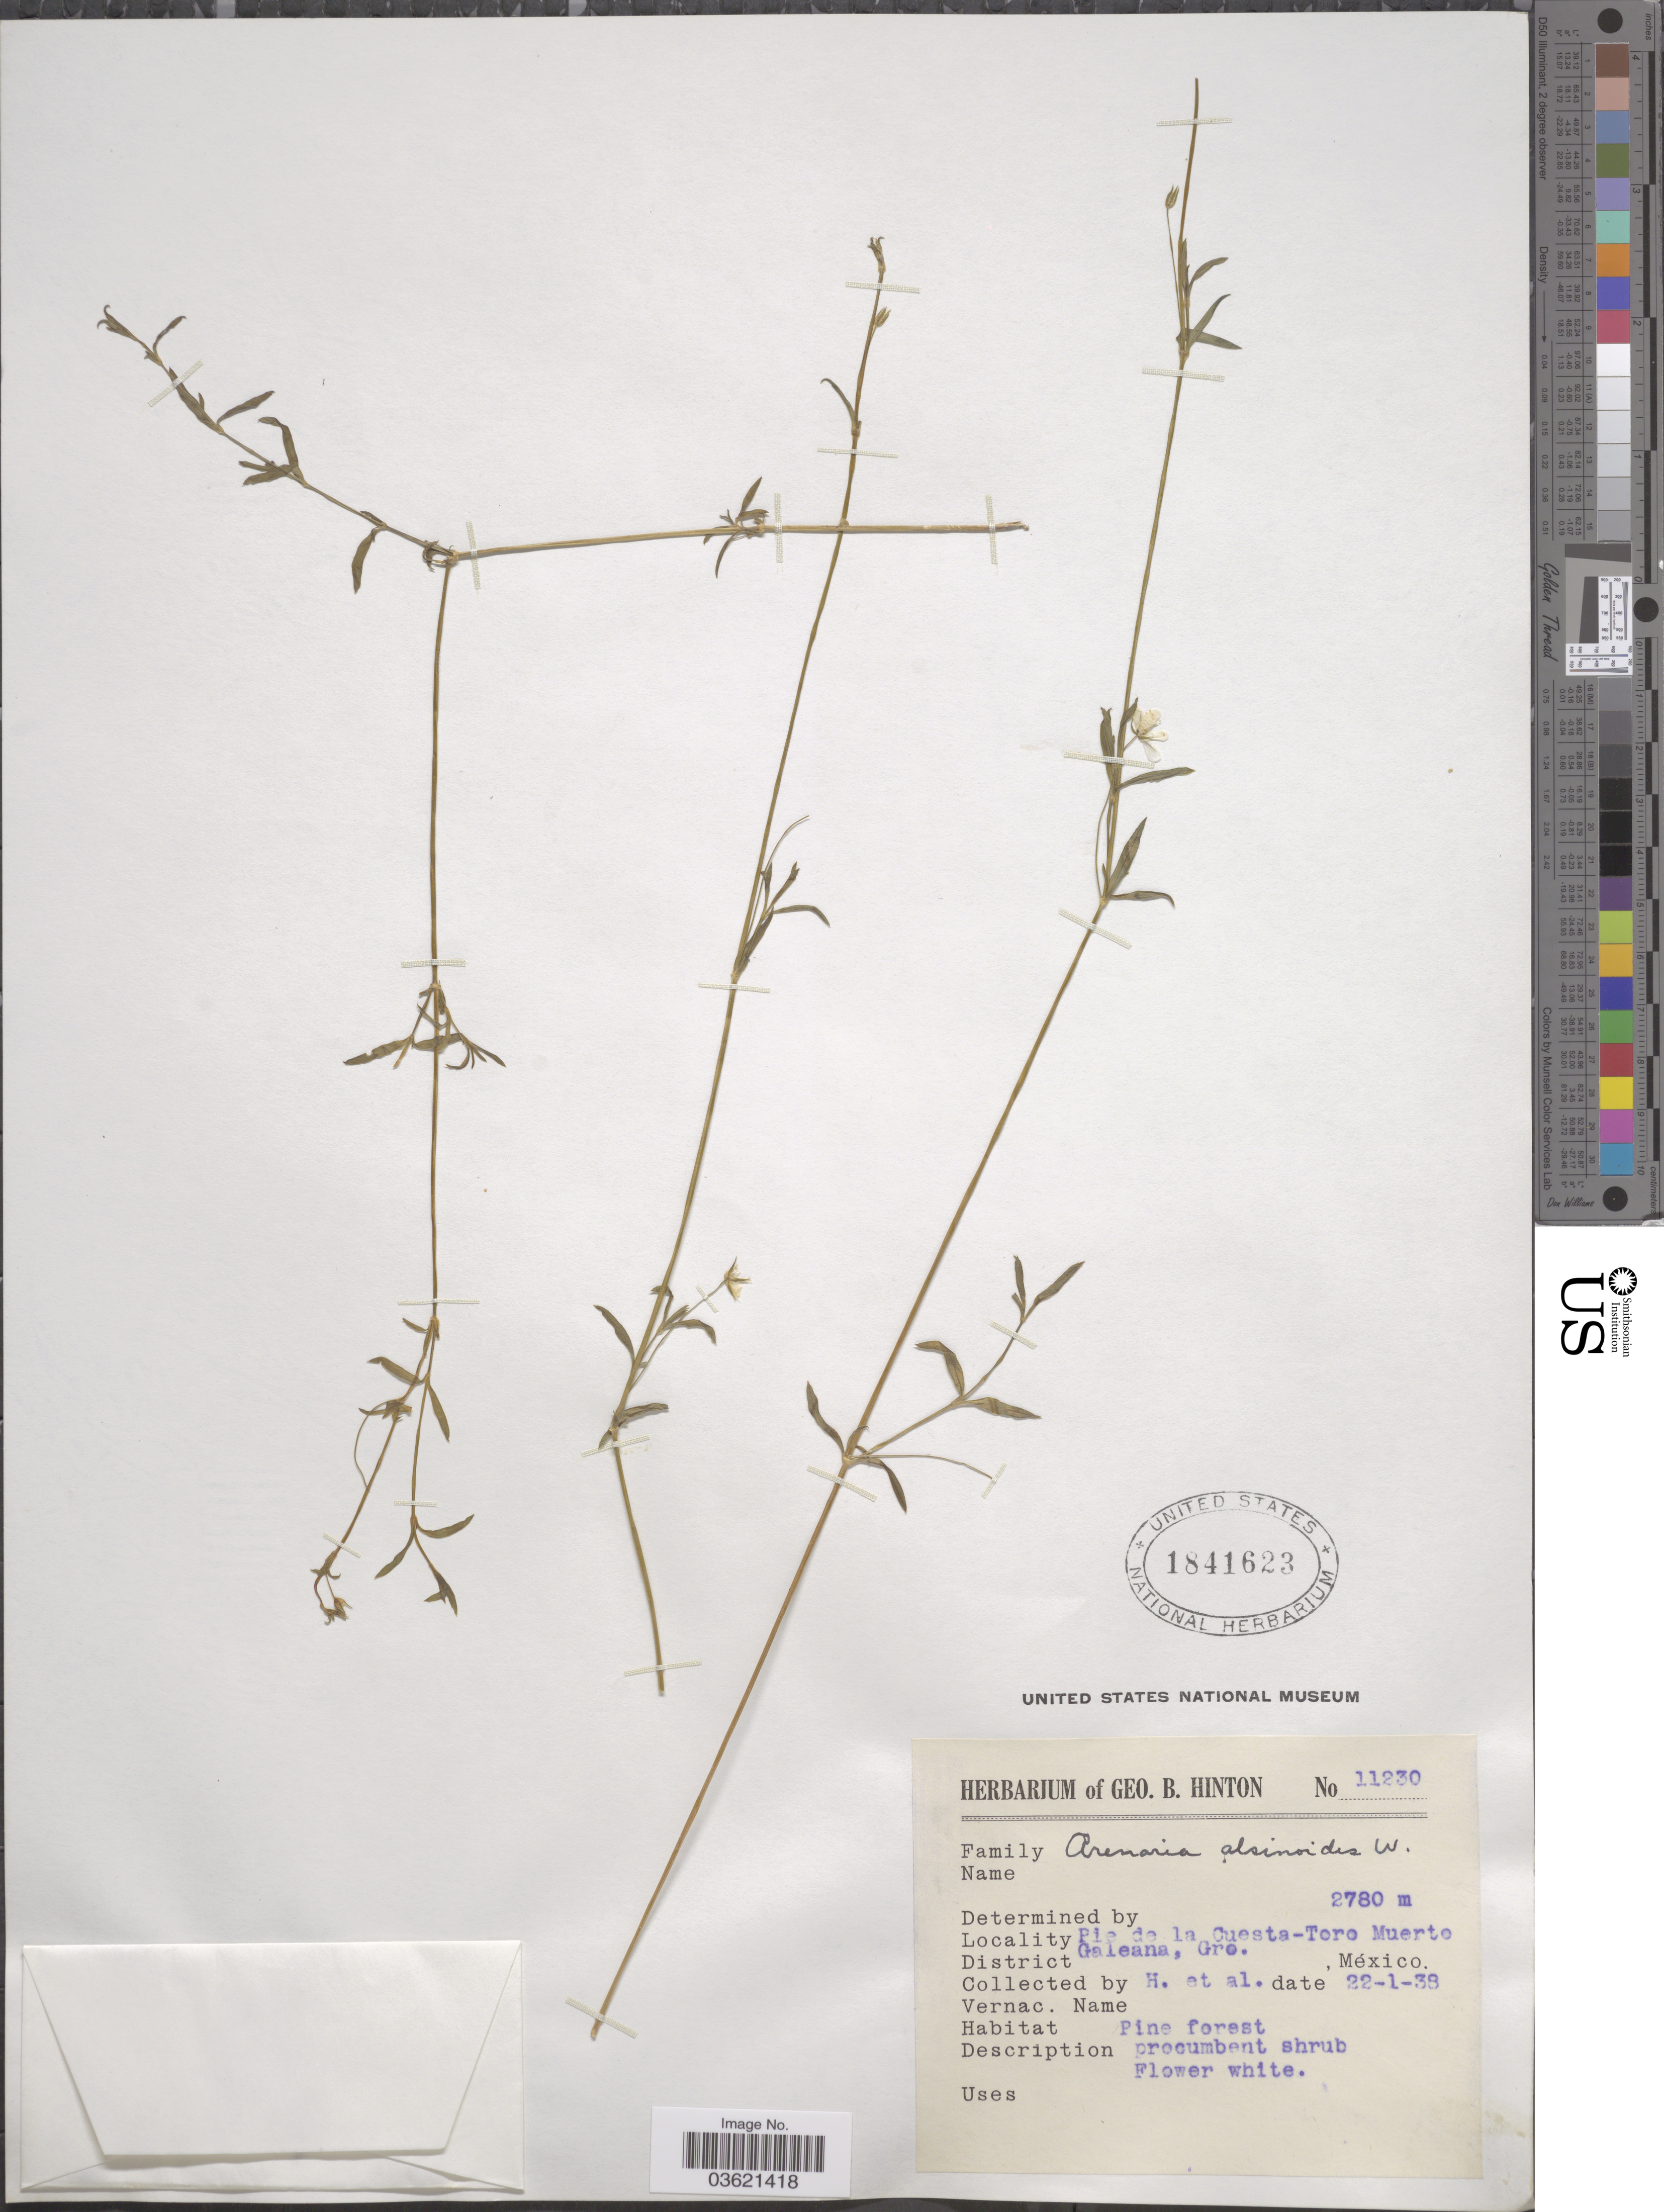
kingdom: Plantae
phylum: Tracheophyta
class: Magnoliopsida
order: Caryophyllales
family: Caryophyllaceae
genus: Arenaria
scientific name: Arenaria guatemalensis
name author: Standl. ex Steyerm.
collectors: G. B. Hinton & et al.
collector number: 11230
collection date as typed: Transcribed d/m/y: 22/1/38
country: Mexico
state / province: Guerrero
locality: Pie de la Cuesta-Toro Muerto. District Galeana.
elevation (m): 2780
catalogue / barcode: US 1841623